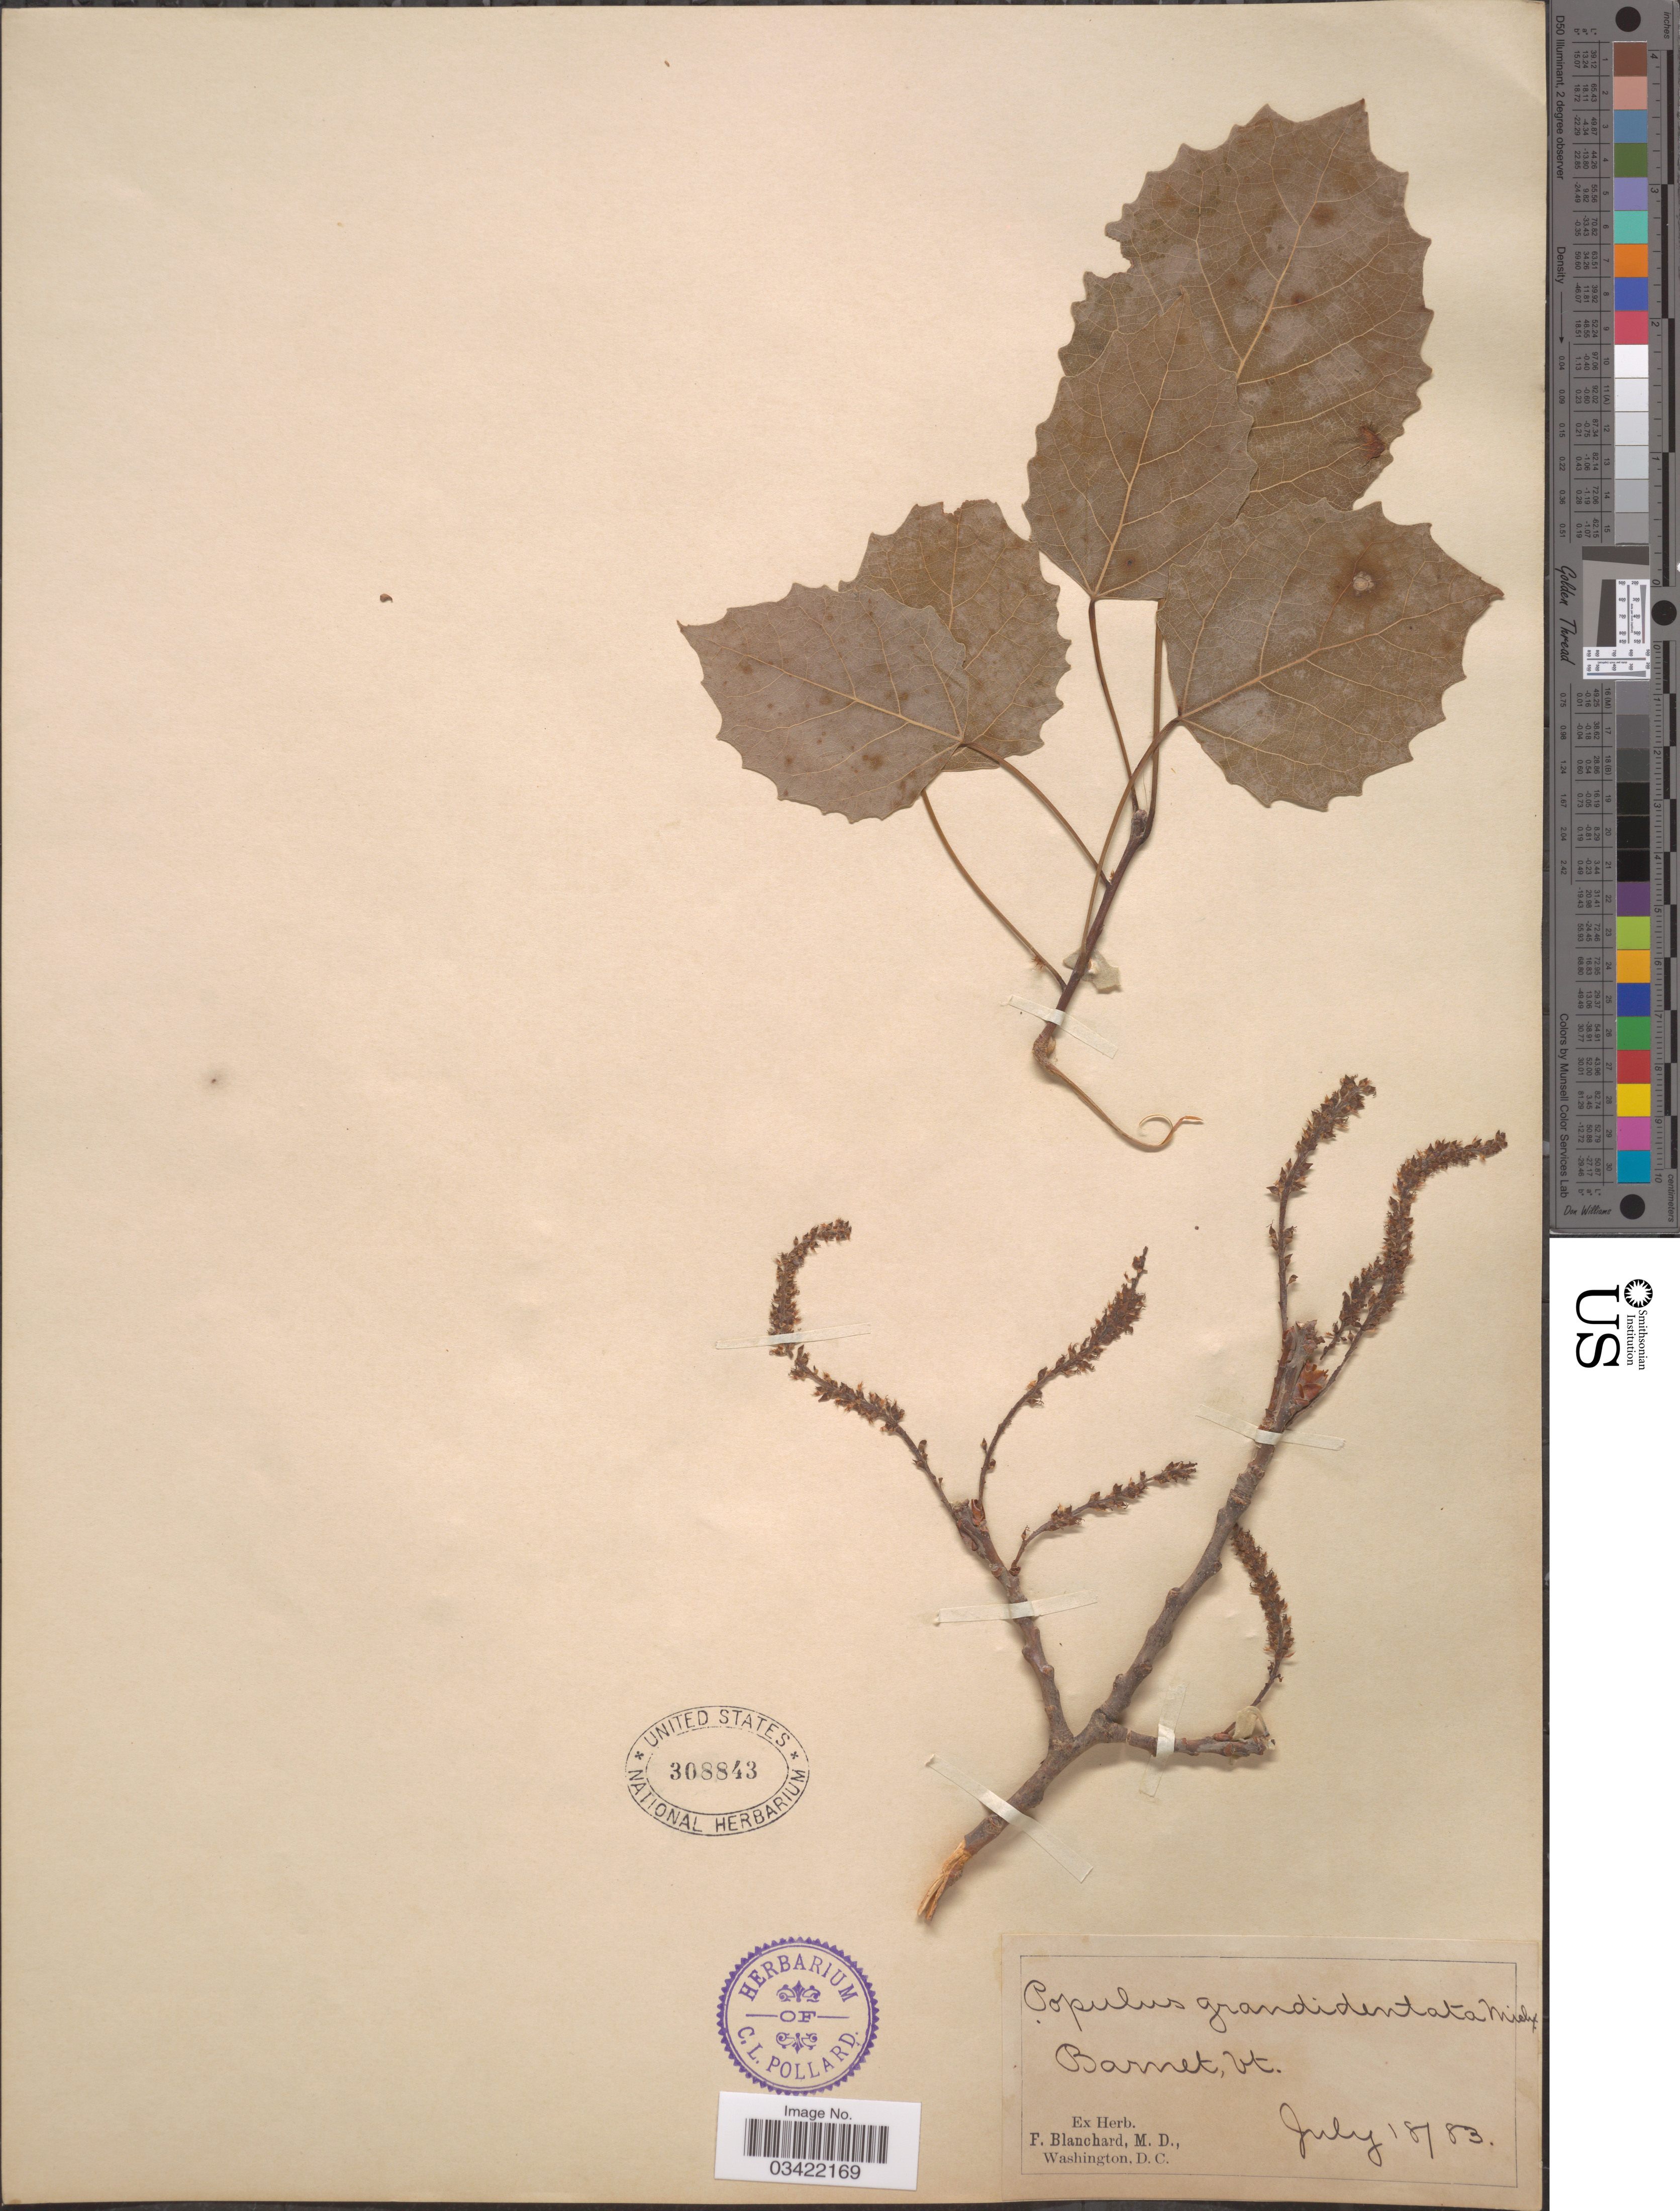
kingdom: Plantae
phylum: Tracheophyta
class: Magnoliopsida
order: Malpighiales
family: Salicaceae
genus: Populus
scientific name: Populus grandidentata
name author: Michx.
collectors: ex herb. F. Blanchard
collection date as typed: Transcribed d/m/y: 18/7/83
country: United States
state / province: Vermont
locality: Barnet.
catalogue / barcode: US 308843